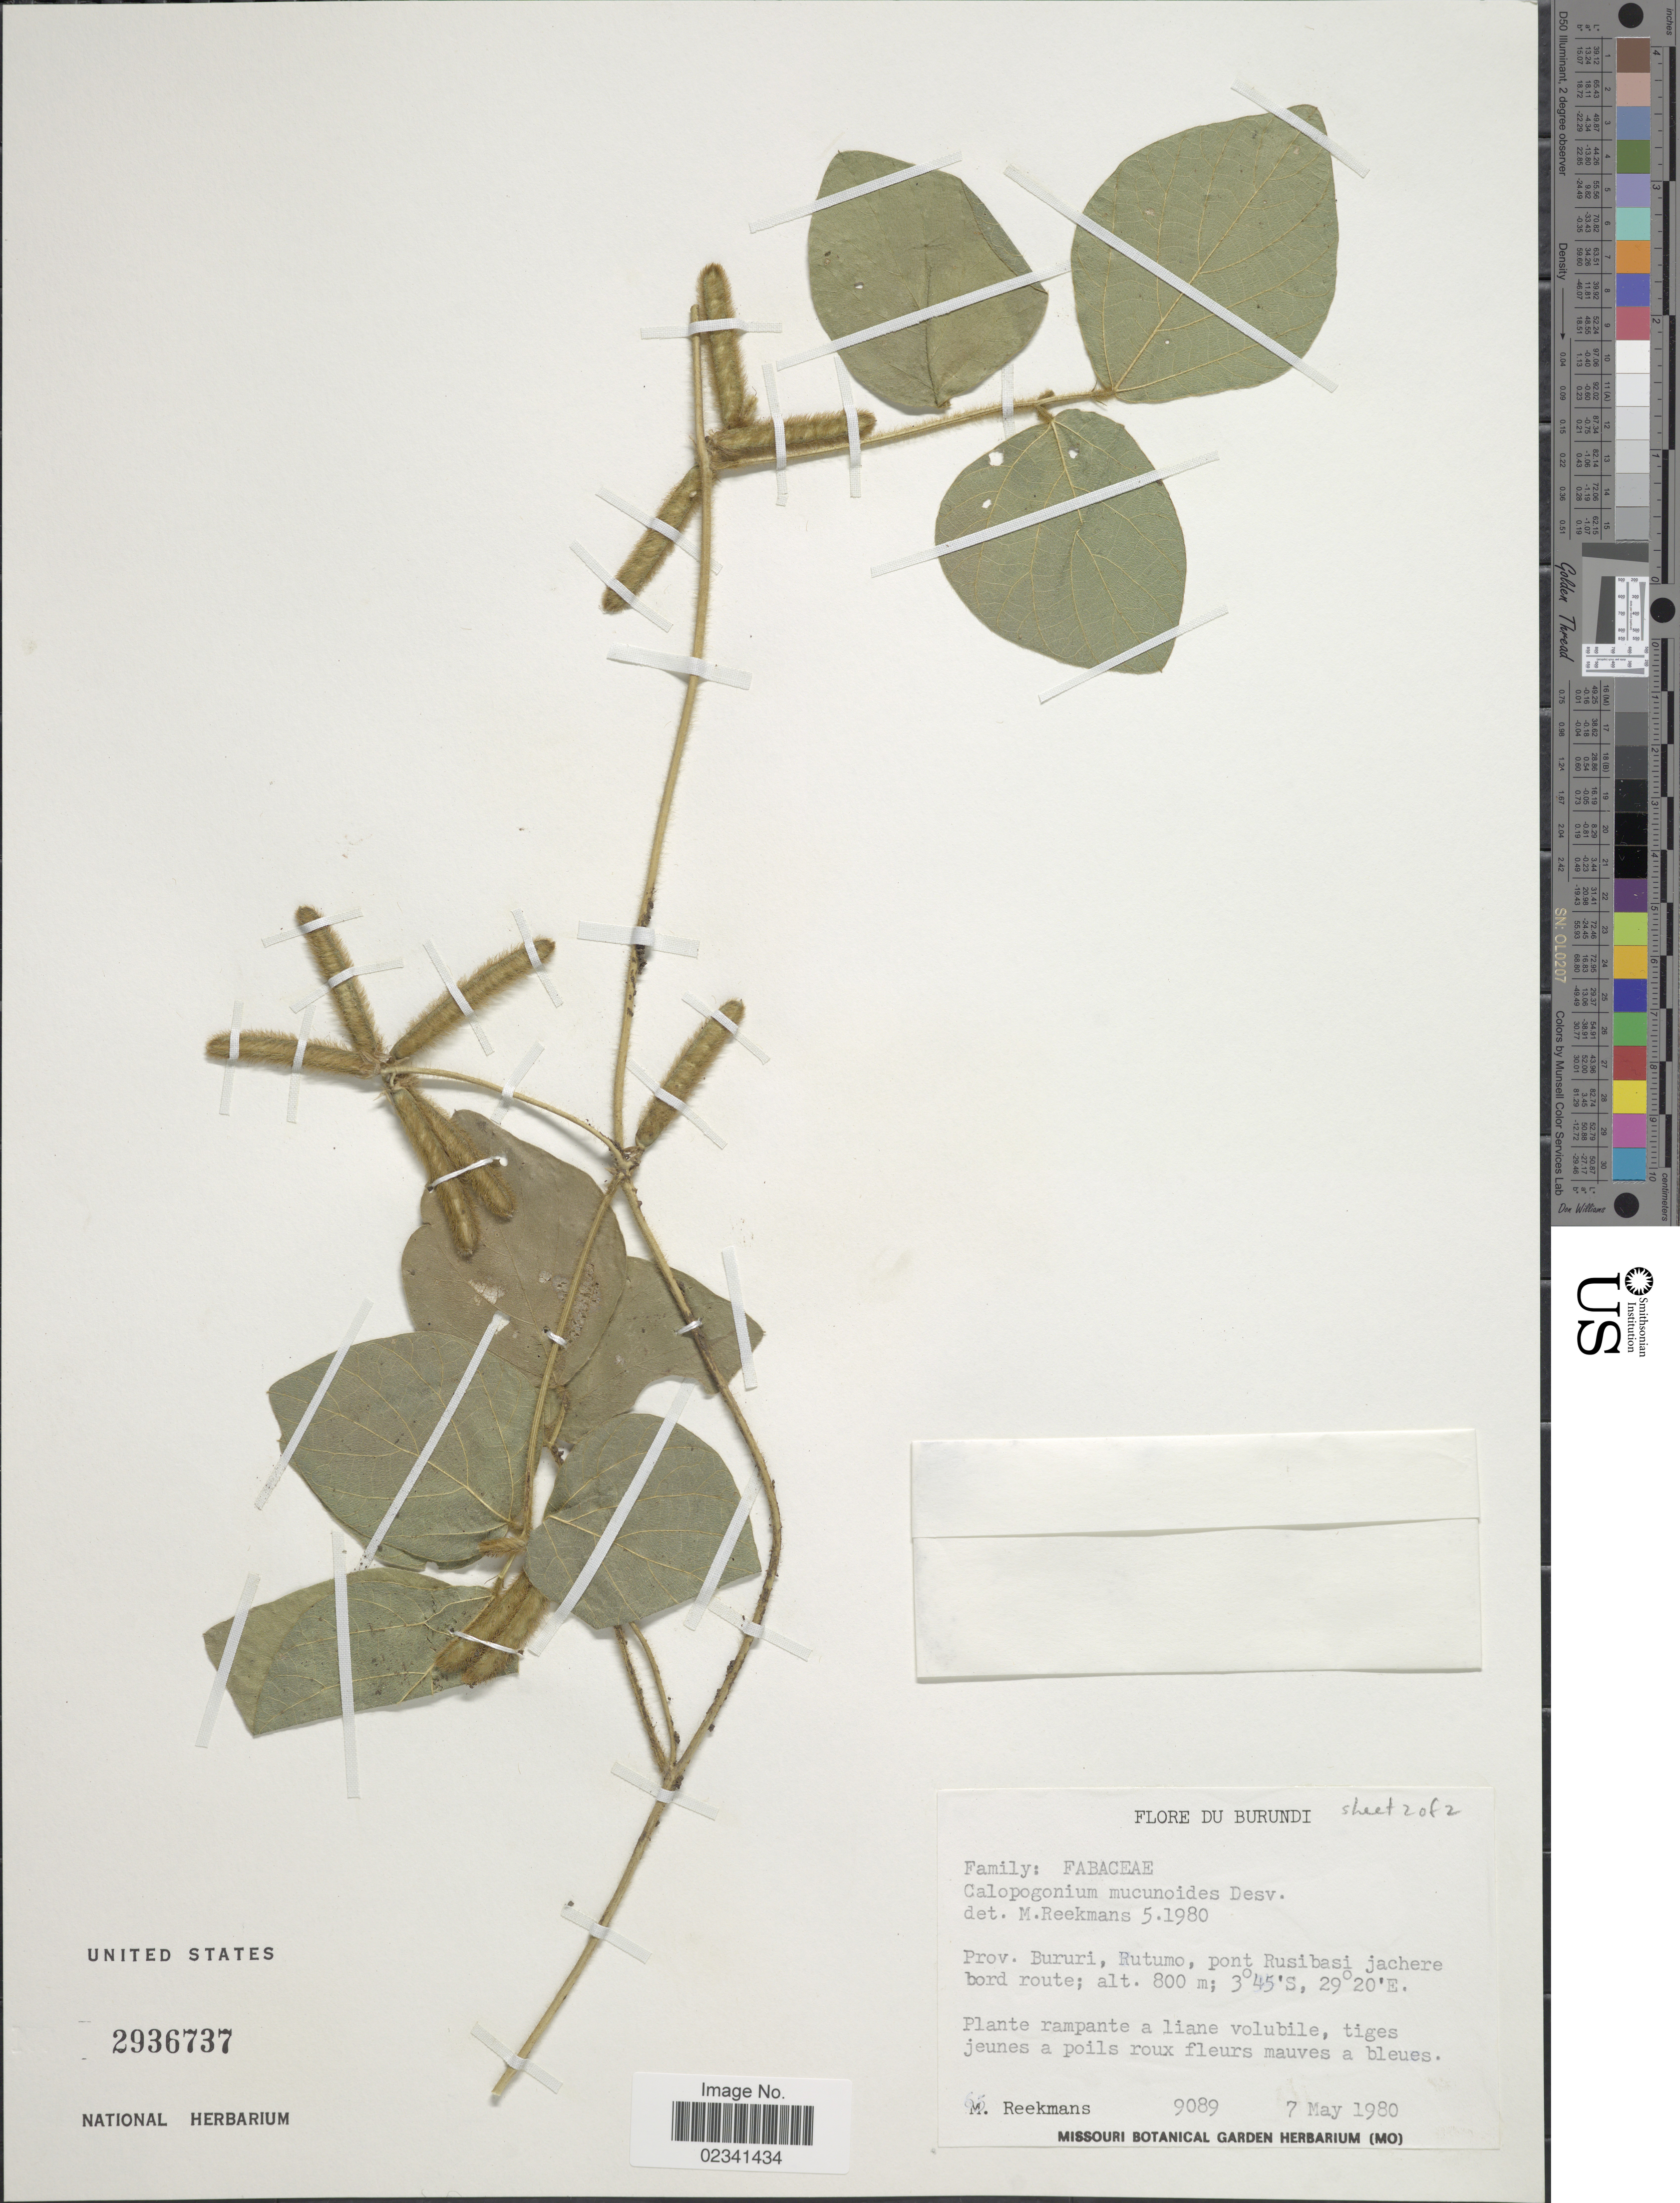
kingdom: Plantae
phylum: Tracheophyta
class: Magnoliopsida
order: Fabales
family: Fabaceae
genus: Calopogonium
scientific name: Calopogonium mucunoides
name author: Desv.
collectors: M. Reekmans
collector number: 9089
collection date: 1980-05-07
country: Burundi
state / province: Bururi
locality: Burundi, Rutumo, pont Rusibasi jachere bord route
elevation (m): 800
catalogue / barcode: US 2936737